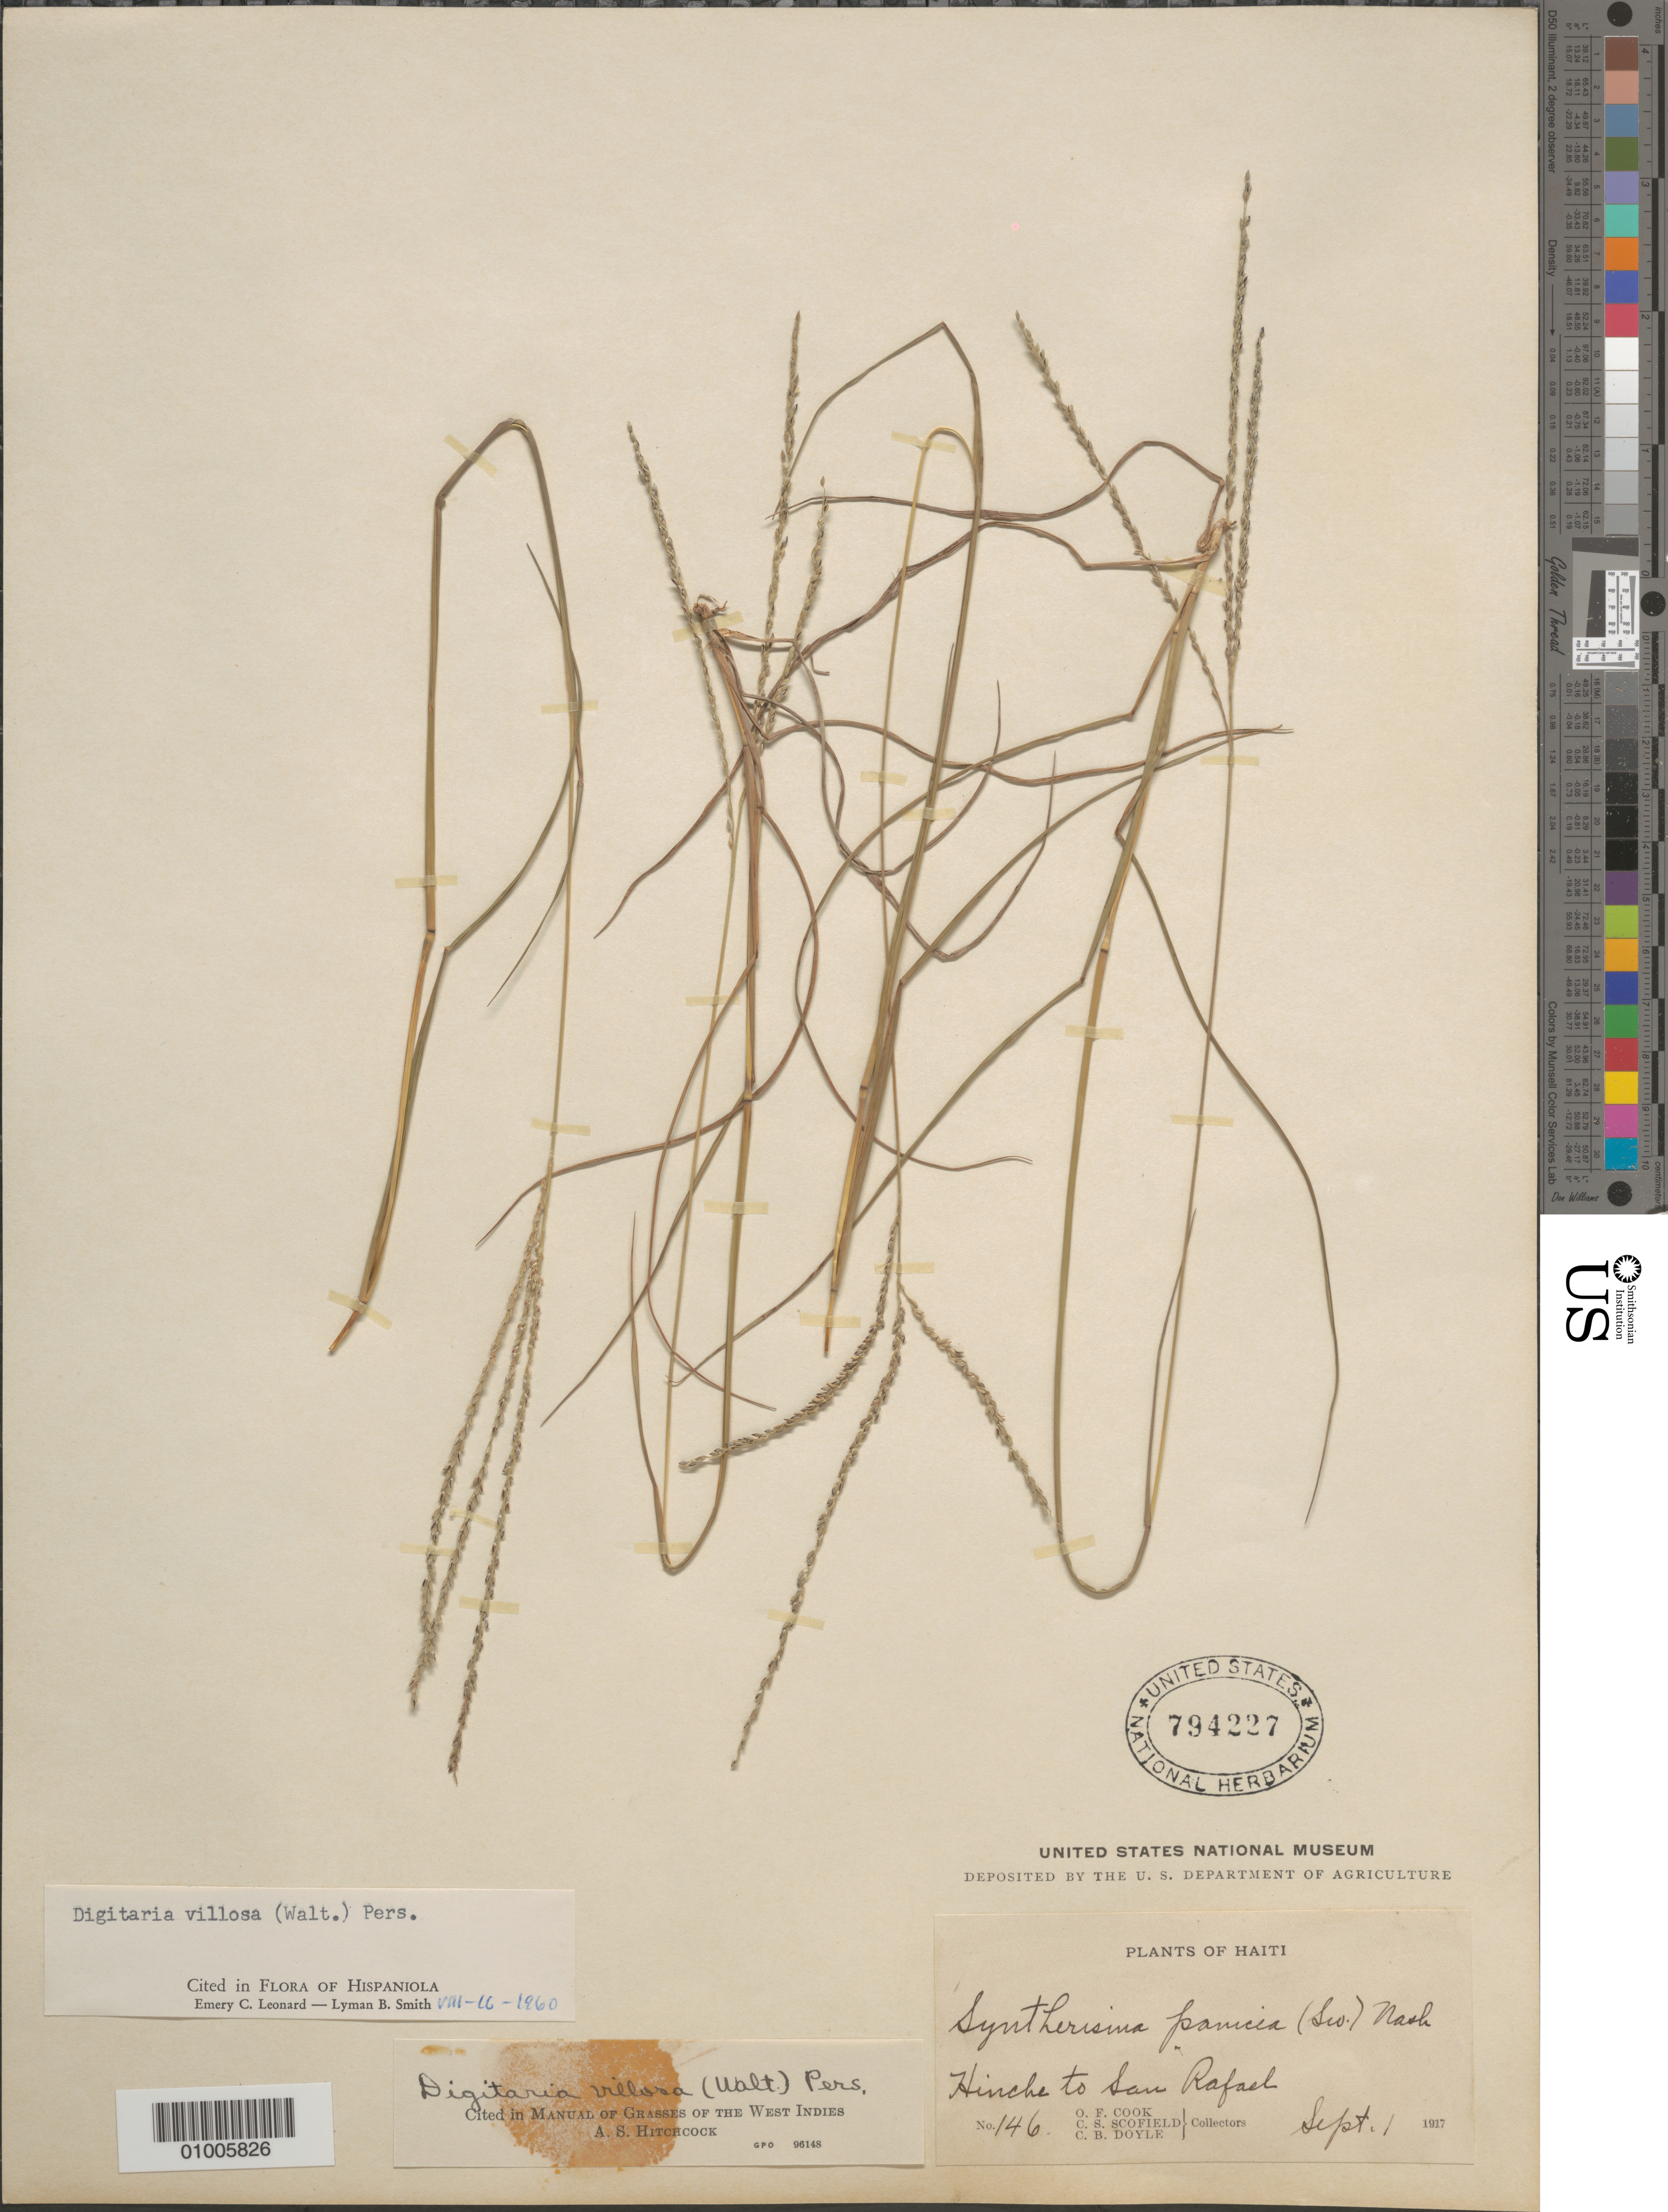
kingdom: Plantae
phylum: Tracheophyta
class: Liliopsida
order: Poales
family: Poaceae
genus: Digitaria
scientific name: Digitaria villosa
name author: (Walter) Pers.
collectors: O. F. Cook, C. Scofield & C. Doyle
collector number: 146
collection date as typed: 01 Sep 1917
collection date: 1917-09-01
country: Haiti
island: Hispaniola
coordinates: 0 N, 0 E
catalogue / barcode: US 794227